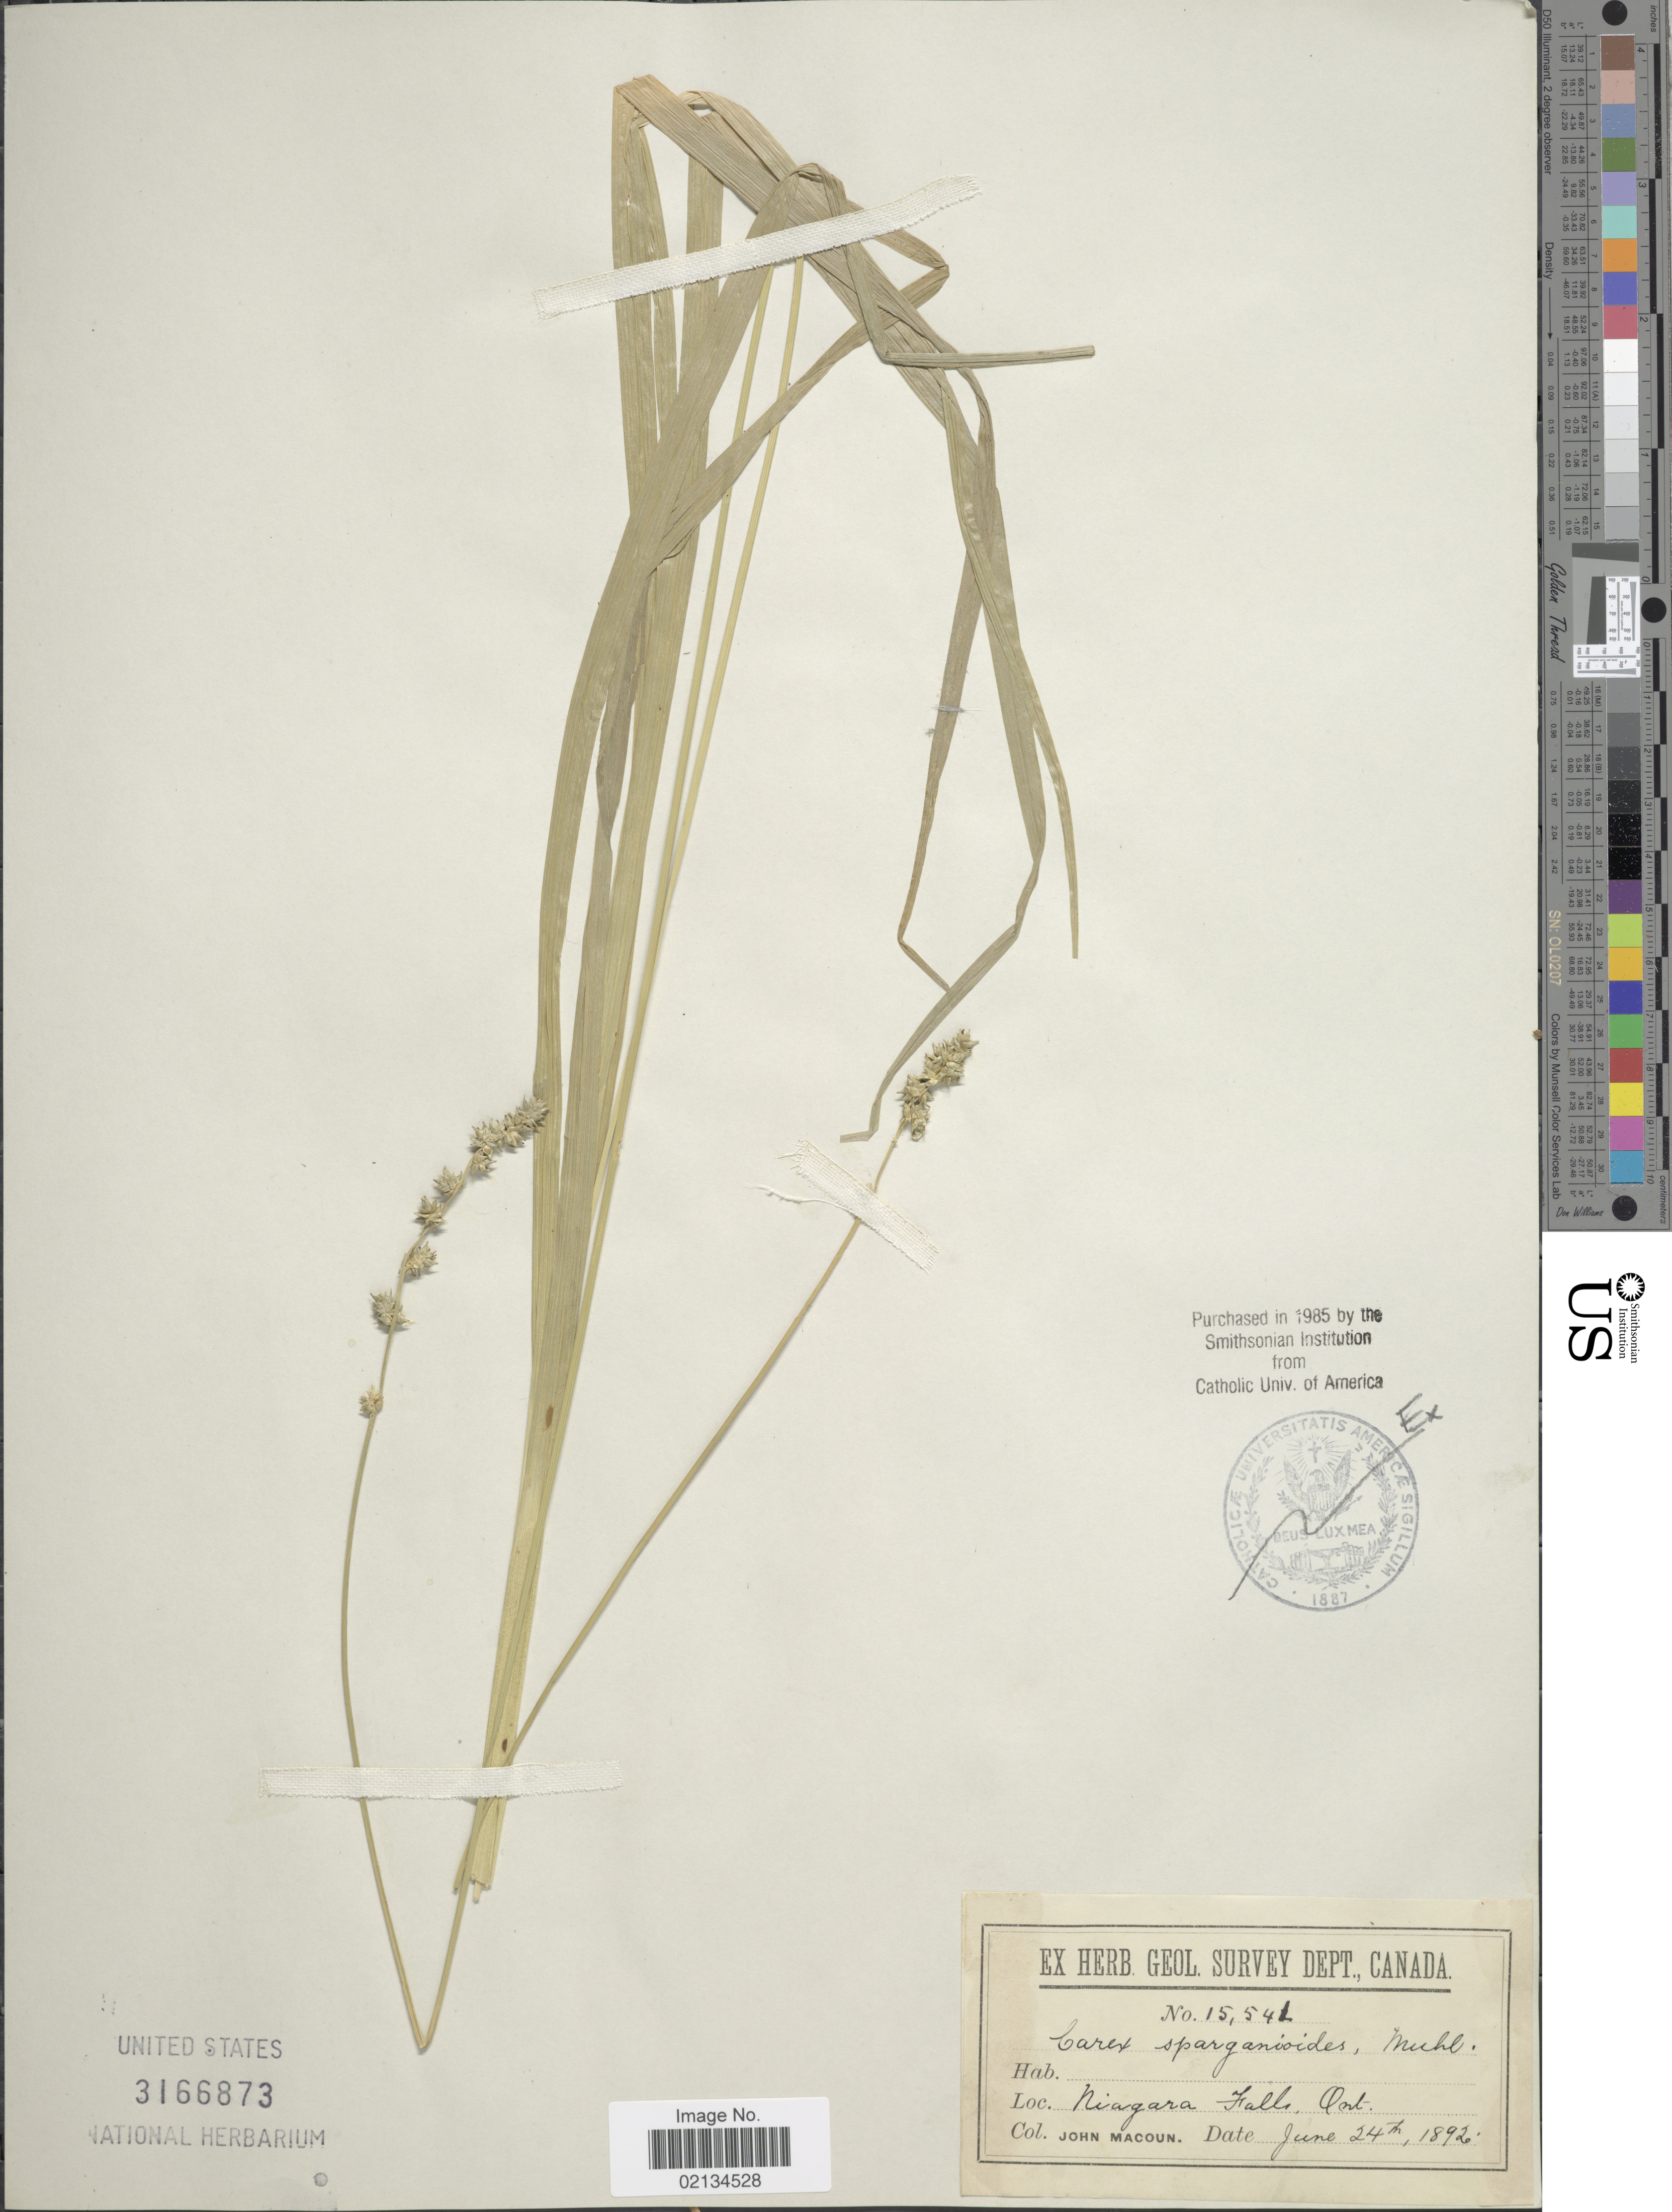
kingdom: Plantae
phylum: Tracheophyta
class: Liliopsida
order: Poales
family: Cyperaceae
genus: Carex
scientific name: Carex sparganioides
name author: Muhl. ex Willd.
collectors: J. Macoun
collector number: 15541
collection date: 1892-06-24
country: Canada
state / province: Ontario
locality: Niagara Falls.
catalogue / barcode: US 3166873